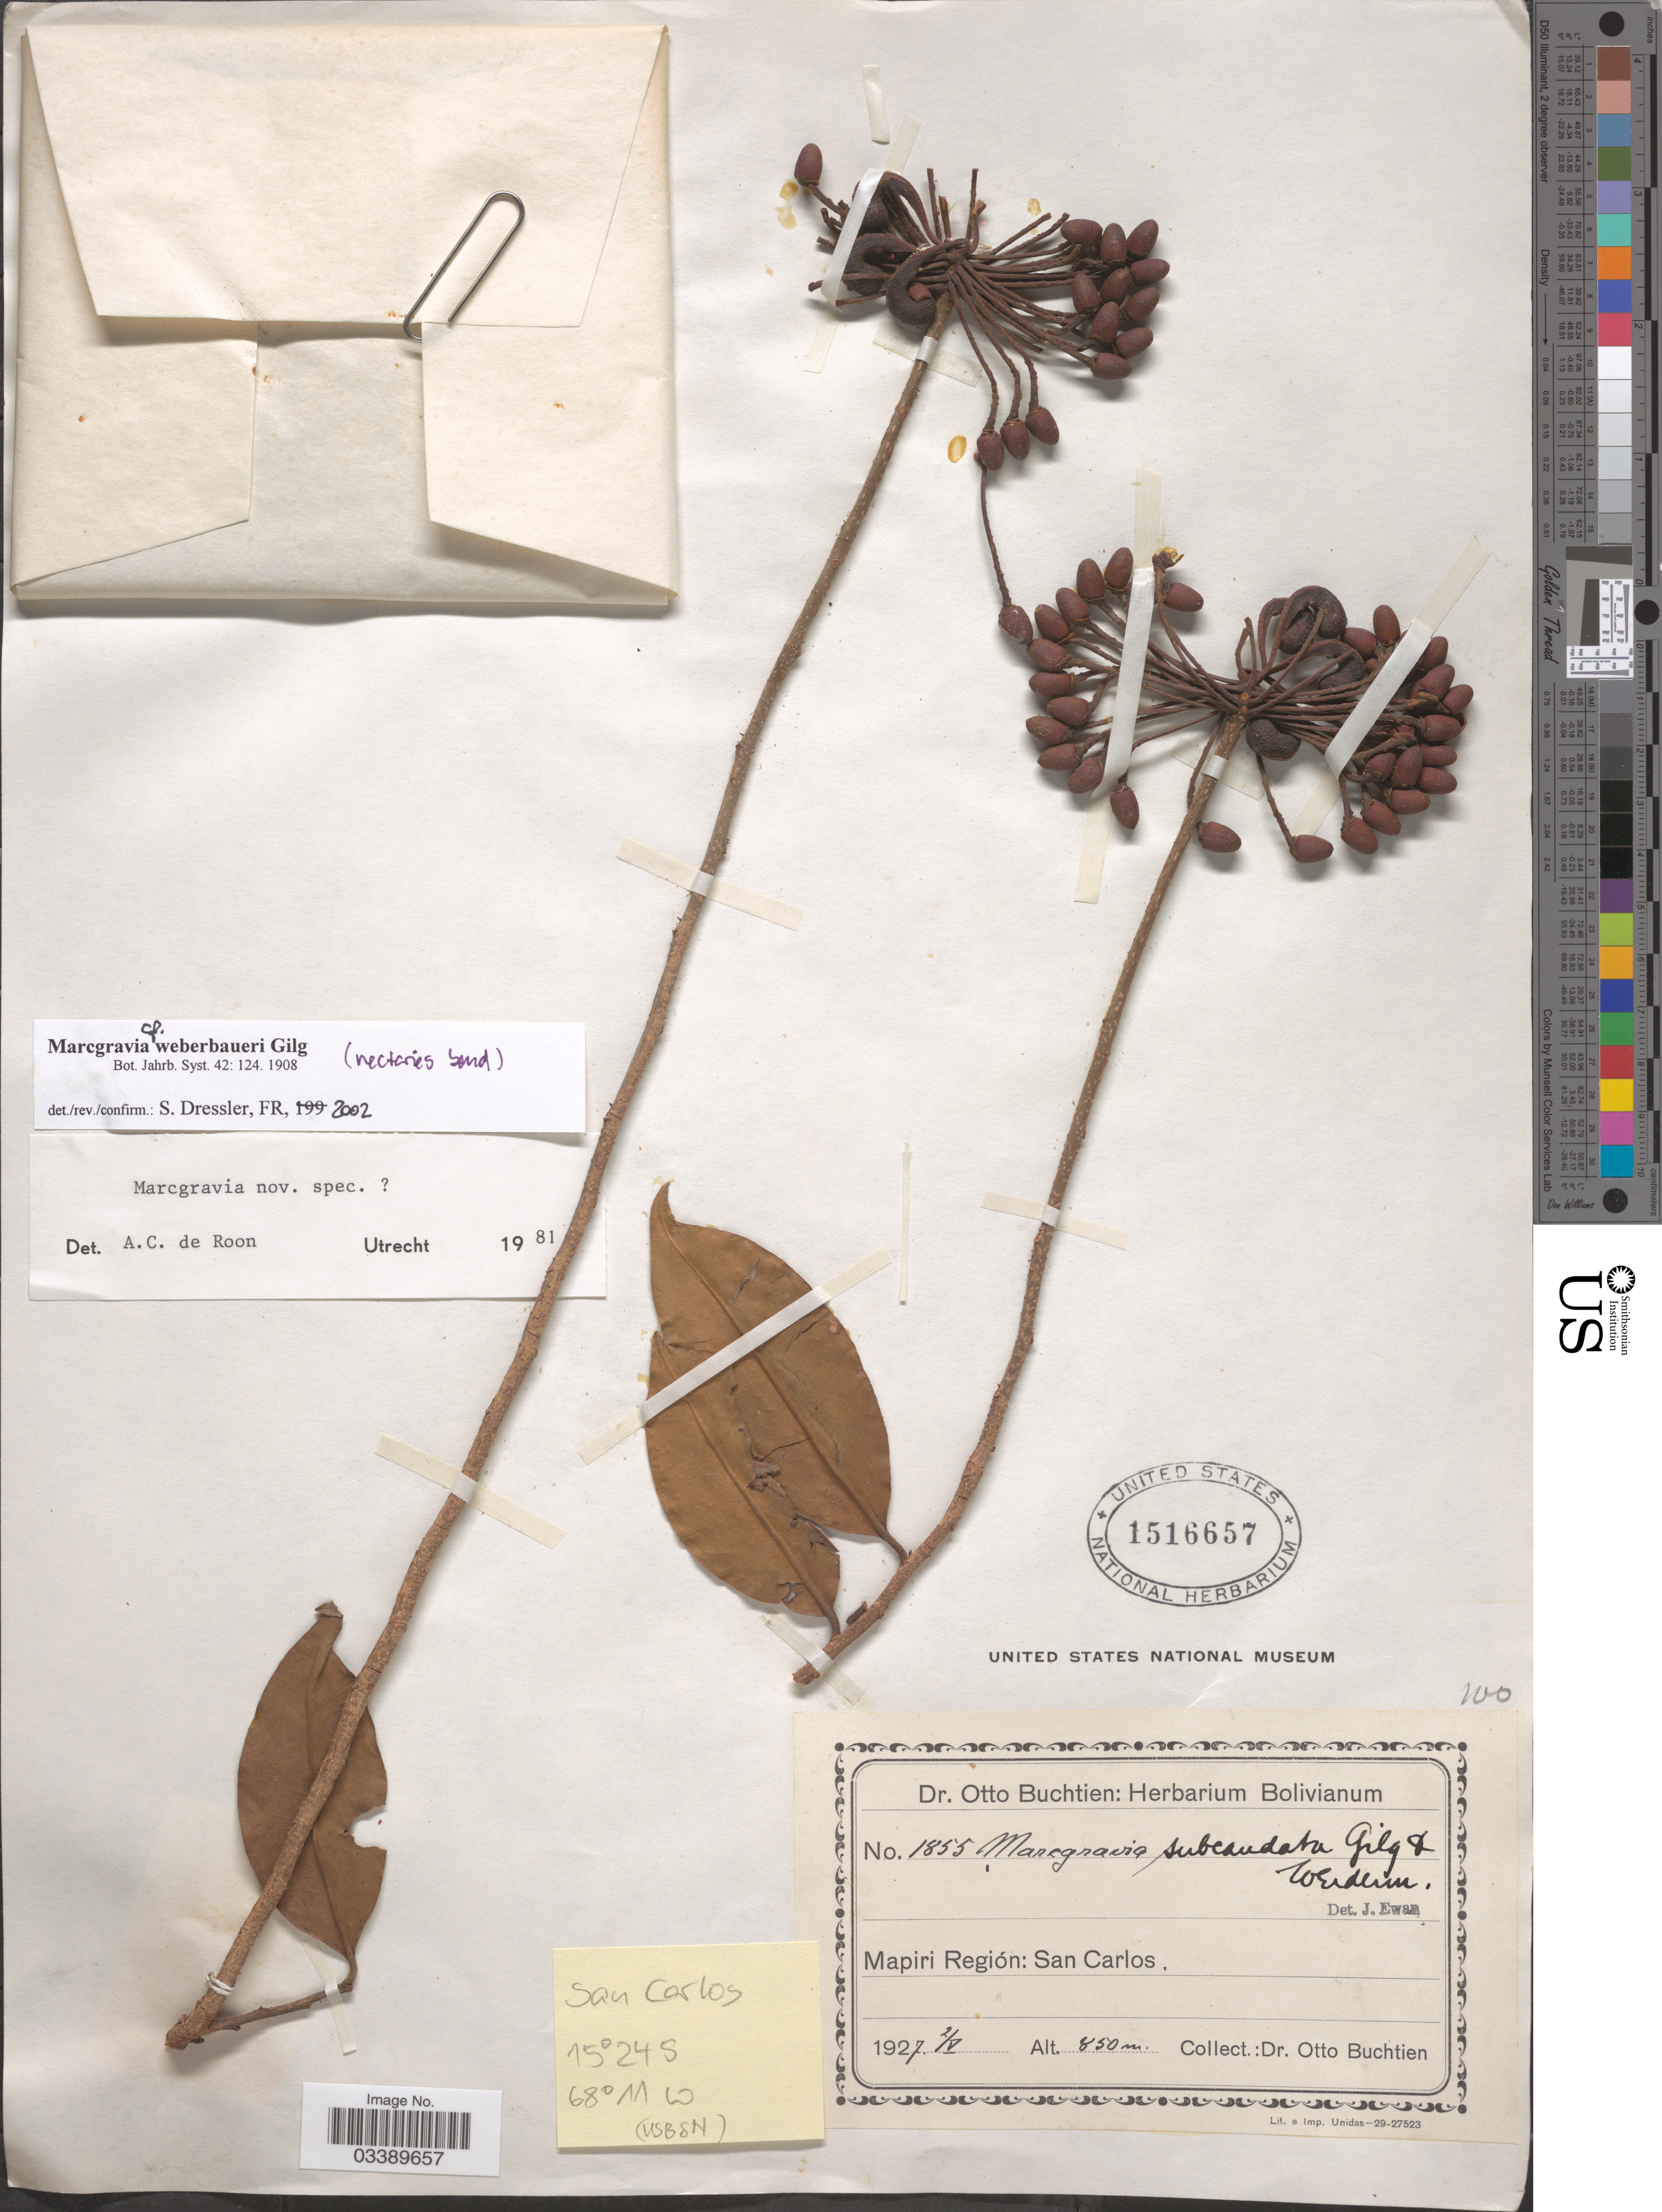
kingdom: Plantae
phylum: Tracheophyta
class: Magnoliopsida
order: Ericales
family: Marcgraviaceae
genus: Marcgravia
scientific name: Marcgravia weberbaueri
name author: Gilg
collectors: O. Buchtien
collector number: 1855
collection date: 1927-05-02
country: Bolivia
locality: Mapiri Región: San Carlos.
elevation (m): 850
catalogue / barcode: US 1516657